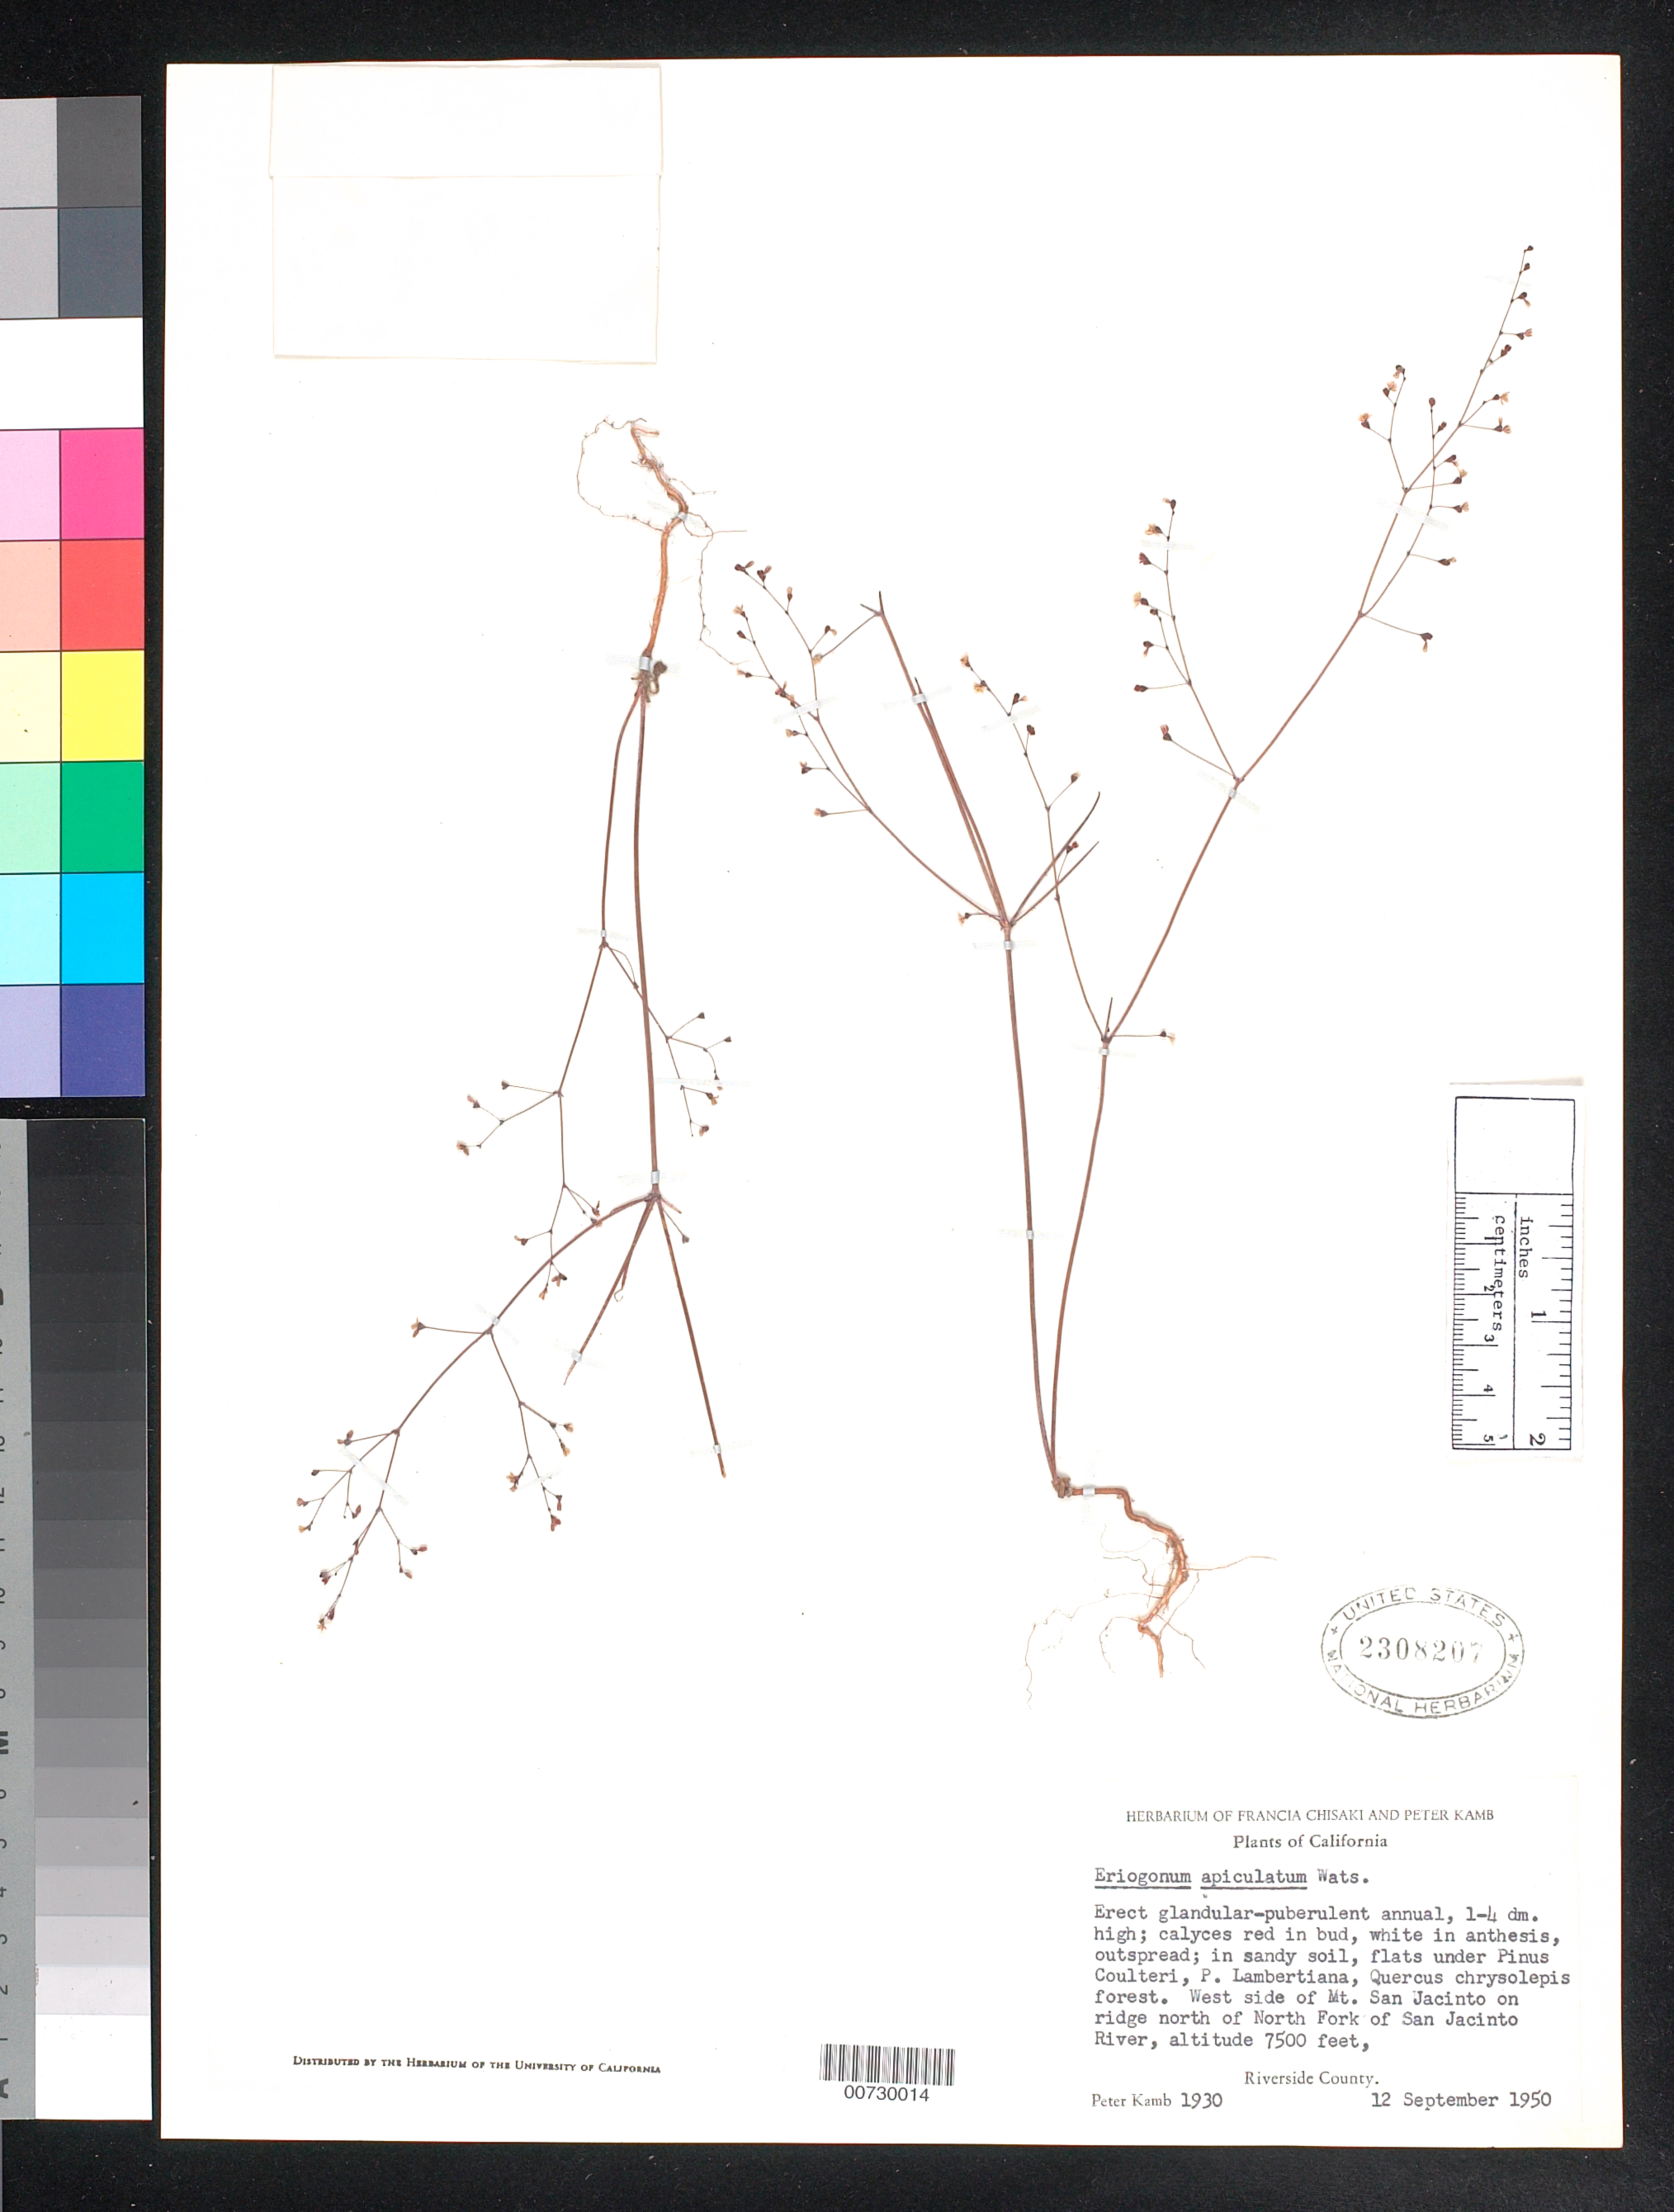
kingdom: Plantae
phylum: Tracheophyta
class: Magnoliopsida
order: Caryophyllales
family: Polygonaceae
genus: Eriogonum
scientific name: Eriogonum apiculatum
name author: S. Watson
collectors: P. Kamb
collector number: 1930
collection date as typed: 12 Sep 1950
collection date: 1950-09-12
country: United States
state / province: California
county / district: Riverside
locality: West side of Mt. San Jacinto on ridge north of North Fork of San Jacinto River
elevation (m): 2286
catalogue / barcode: US 2308207